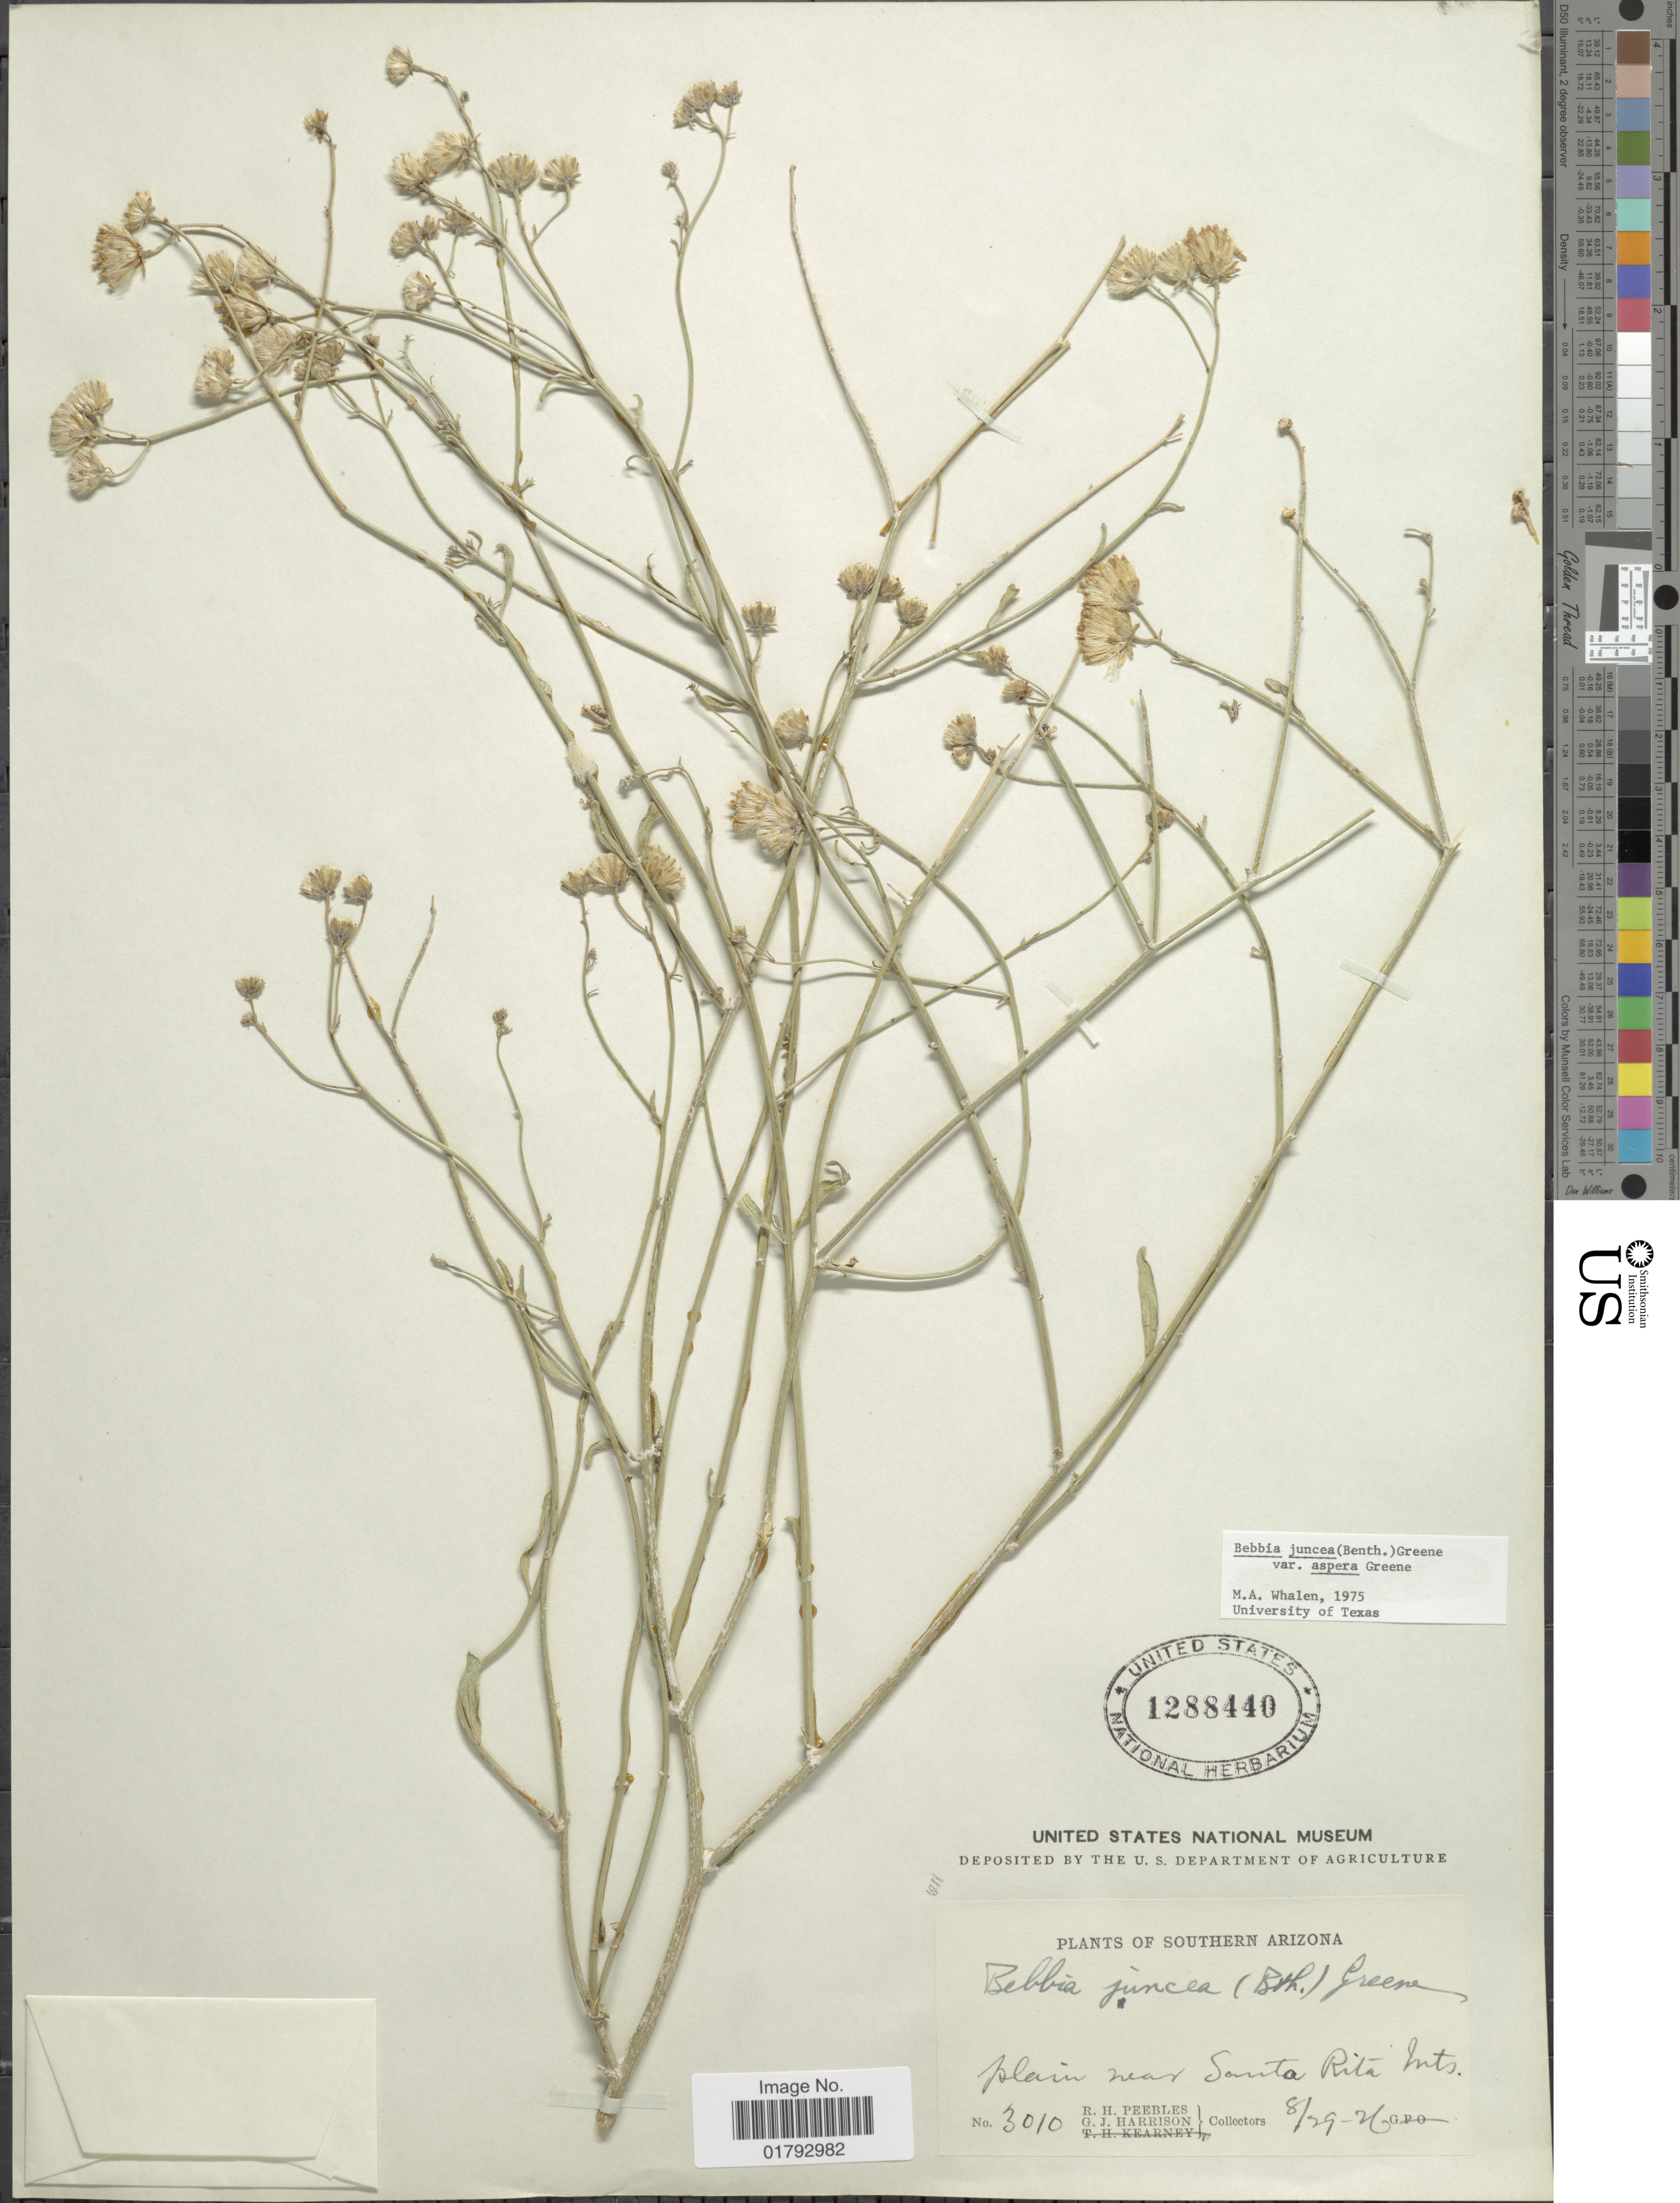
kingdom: Plantae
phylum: Tracheophyta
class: Magnoliopsida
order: Asterales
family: Asteraceae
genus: Bebbia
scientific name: Bebbia juncea var. aspera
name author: Greene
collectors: R. H. Peebles & G. J. Harrison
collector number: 3010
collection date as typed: Transcribed d/m/y: 29/8/26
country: United States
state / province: Arizona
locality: Southern Arizona. Plain near Santa Rita Mts.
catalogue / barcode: US 1288440